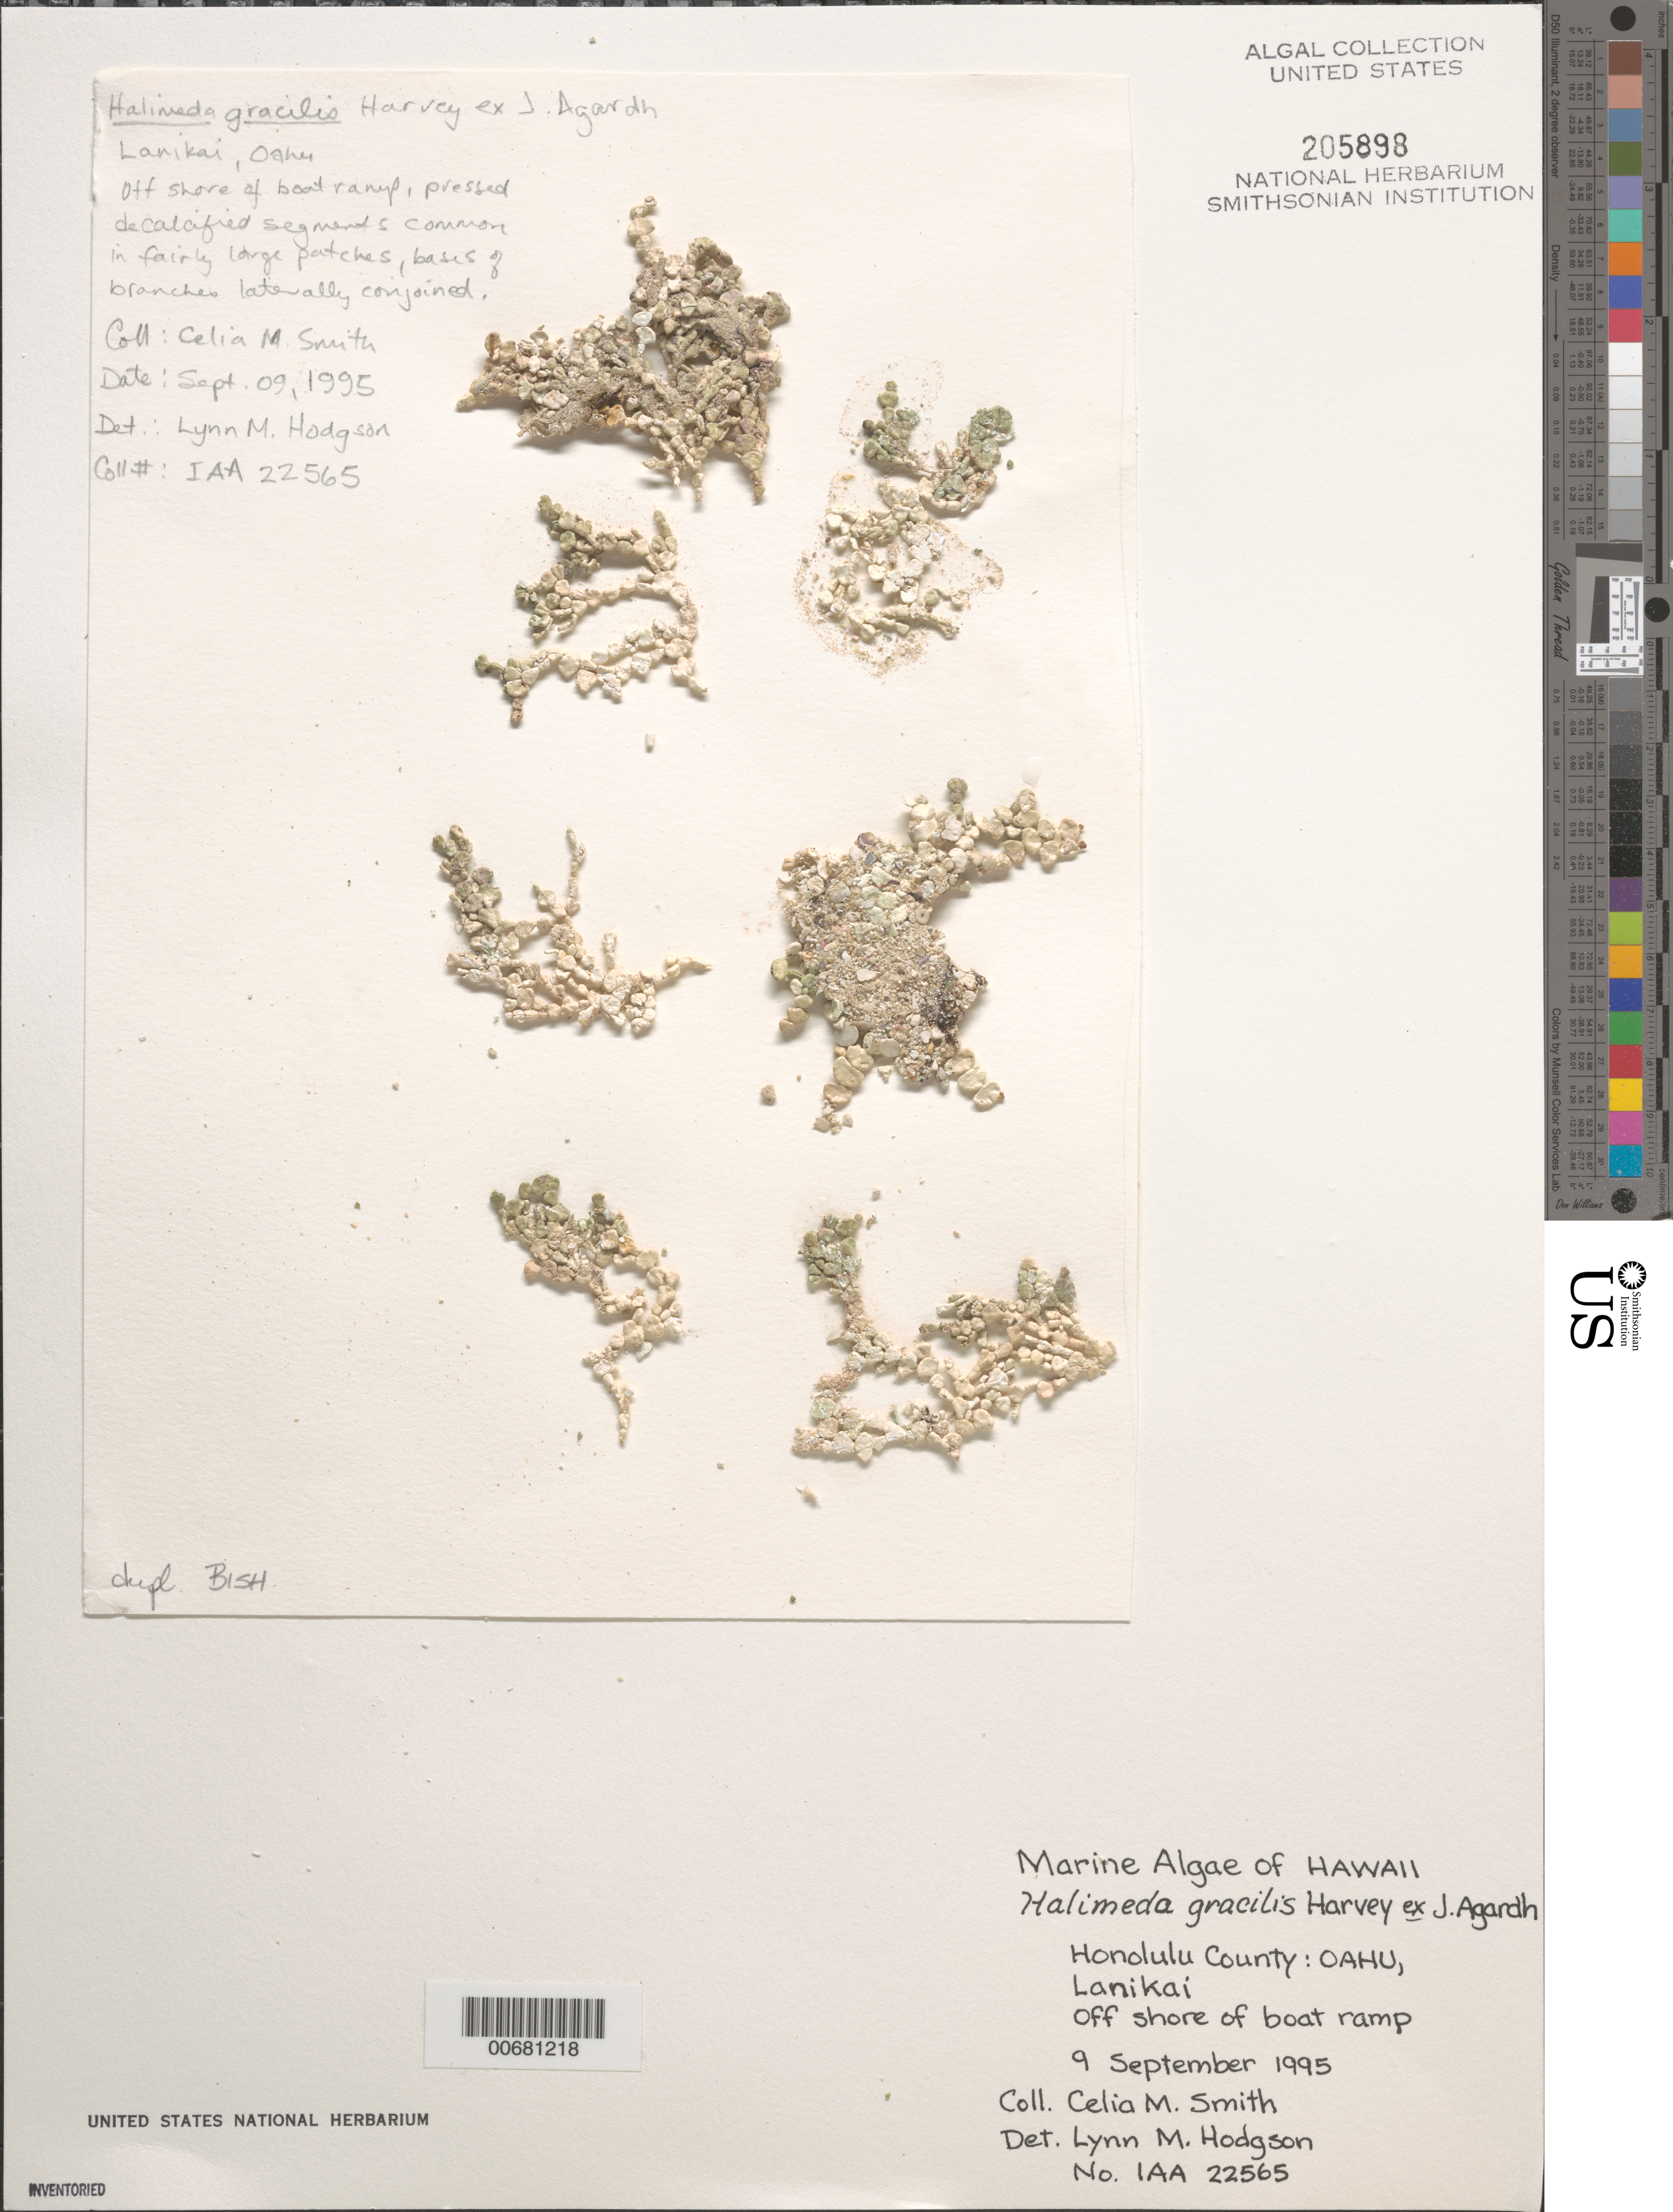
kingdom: Plantae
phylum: Chlorophyta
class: Ulvophyceae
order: Bryopsidales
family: Halimedaceae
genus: Halimeda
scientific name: Halimeda gracilis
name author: Harv. ex J. Agardh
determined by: Hodgson, L. M.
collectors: C. M. Smith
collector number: IAA 22565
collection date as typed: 09 Sep 1995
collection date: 1995-09-09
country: United States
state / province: Hawaii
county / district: Honolulu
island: Oahu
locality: Lanikai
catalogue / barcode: US 205898